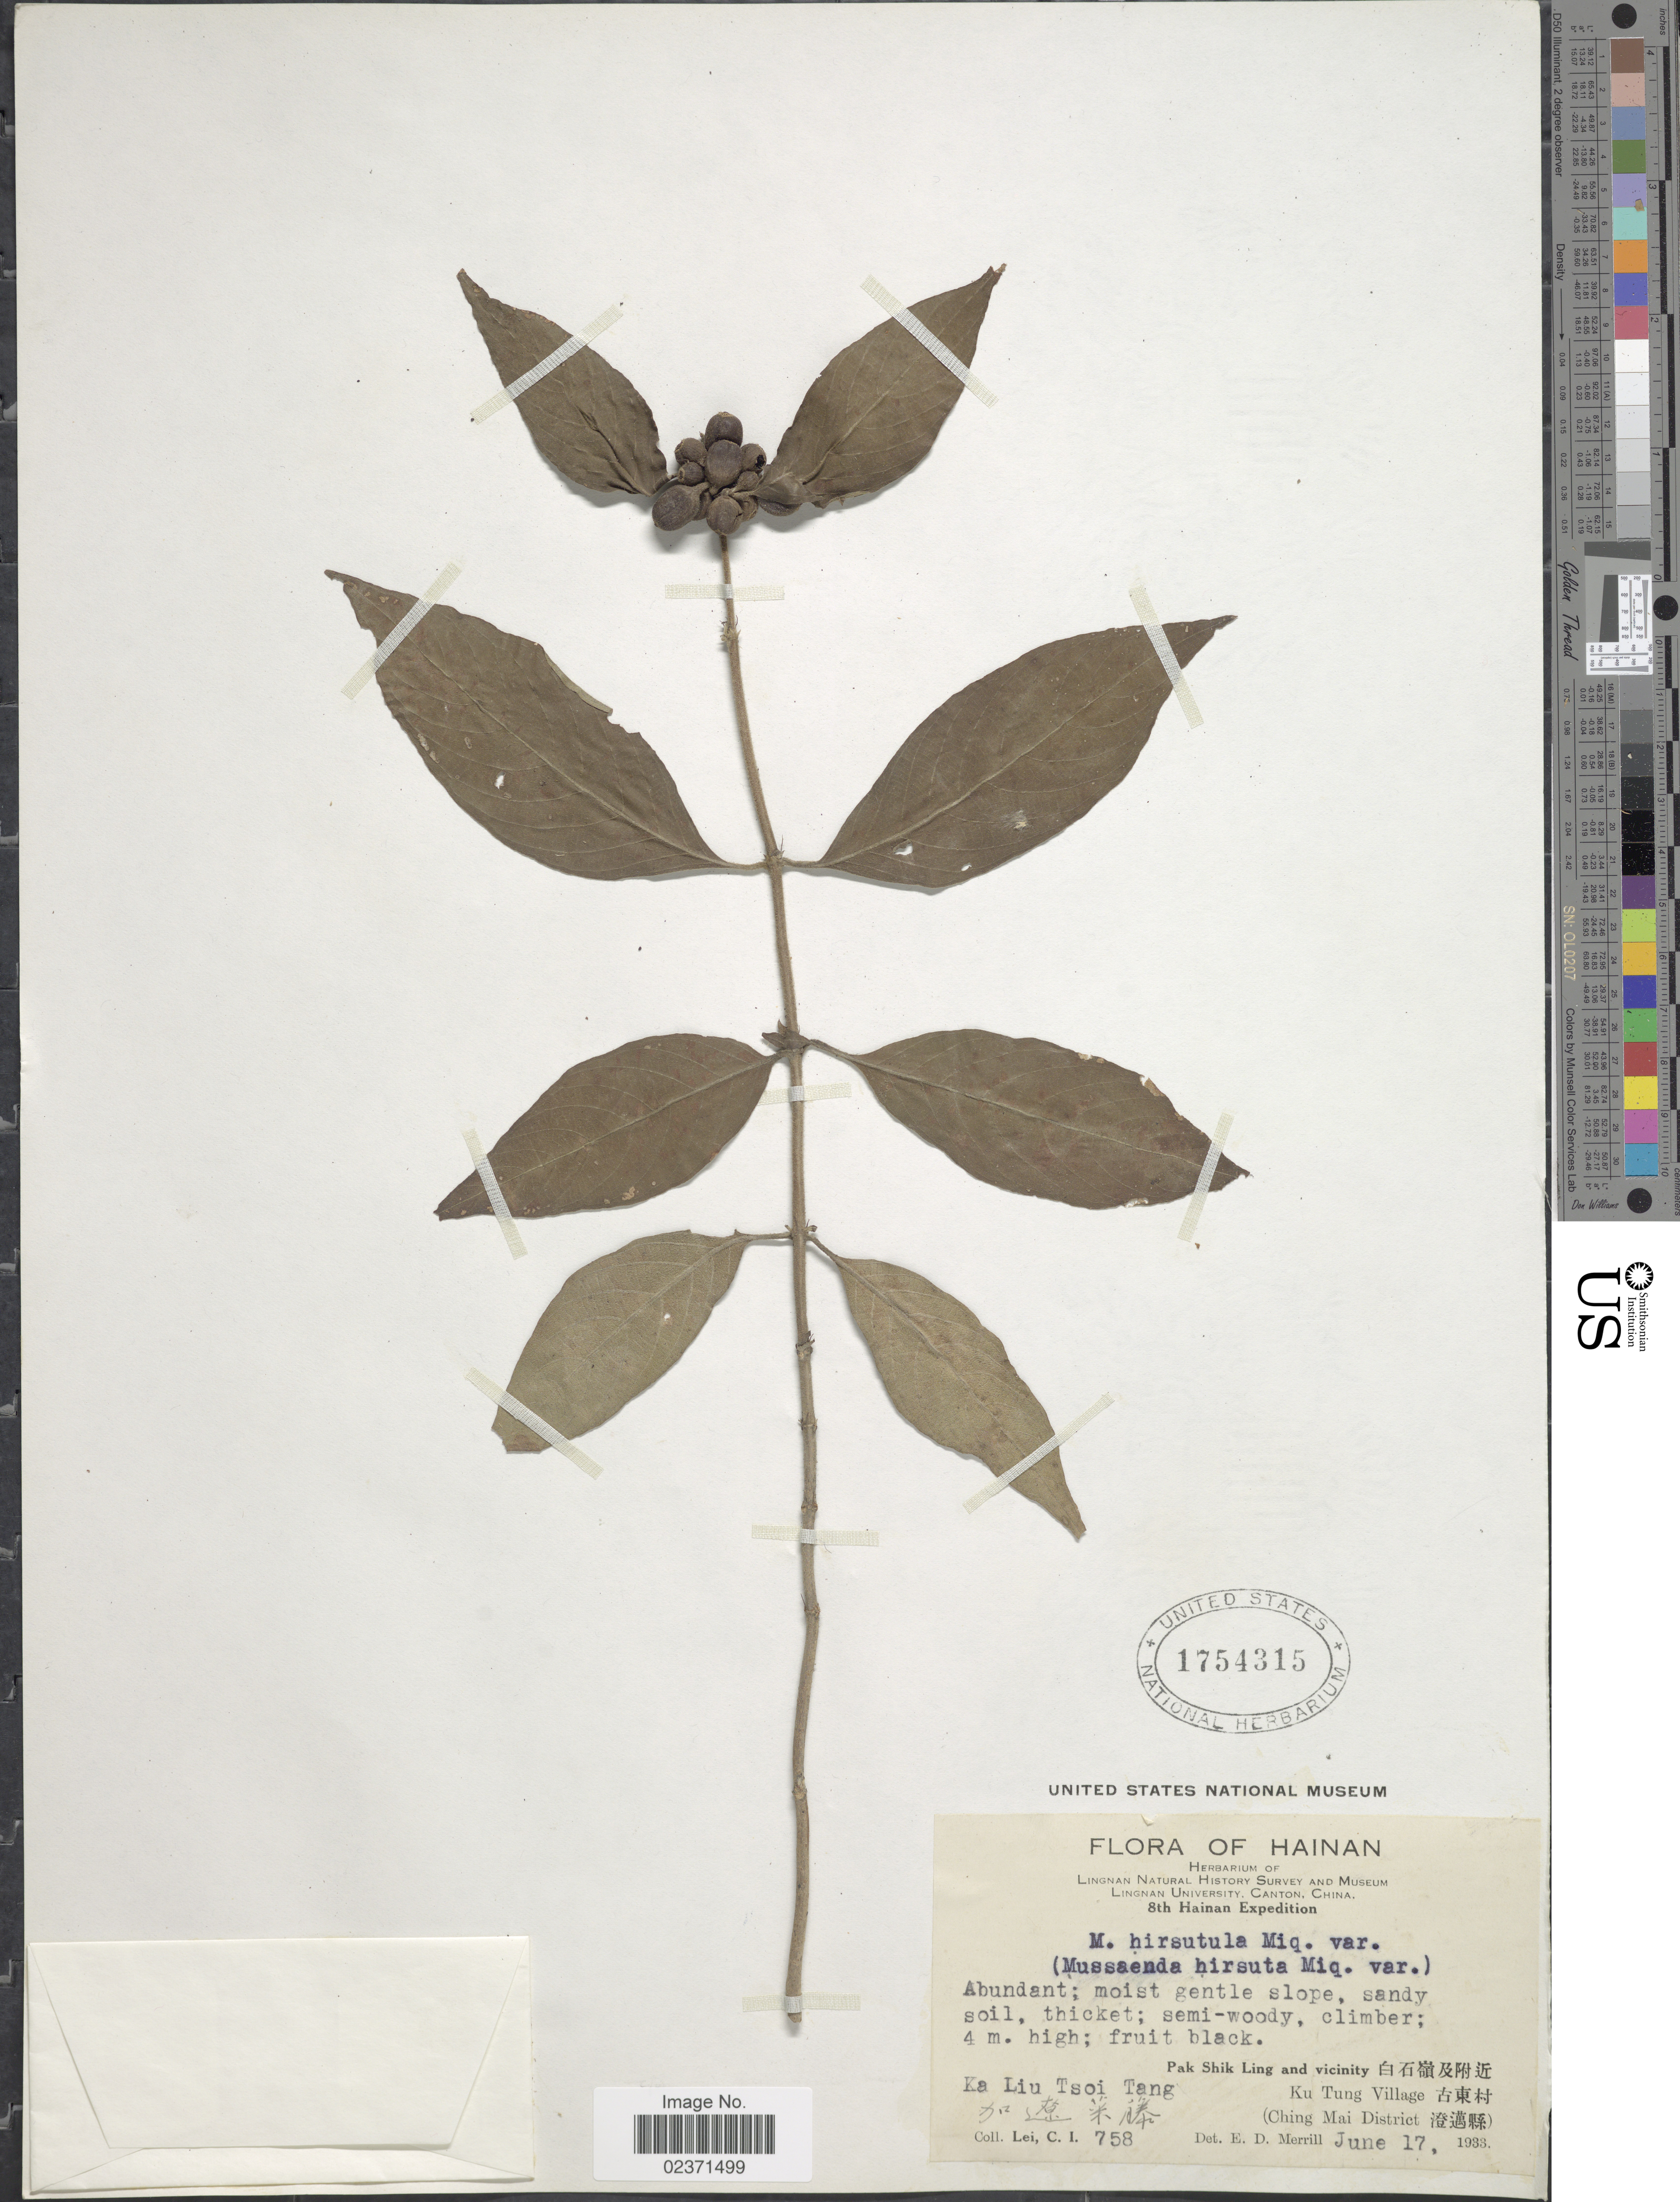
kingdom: Plantae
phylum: Tracheophyta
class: Magnoliopsida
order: Gentianales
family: Rubiaceae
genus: Mussaenda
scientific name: Mussaenda hirsutula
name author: Miq.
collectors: C. I. Lei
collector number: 758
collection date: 1933-06-17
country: China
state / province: Hainan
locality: Pak Shik Ling and vicinity Ku Tung Village Ka Liu Tsoi Tang (Ching Mai District)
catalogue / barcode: US 1754315